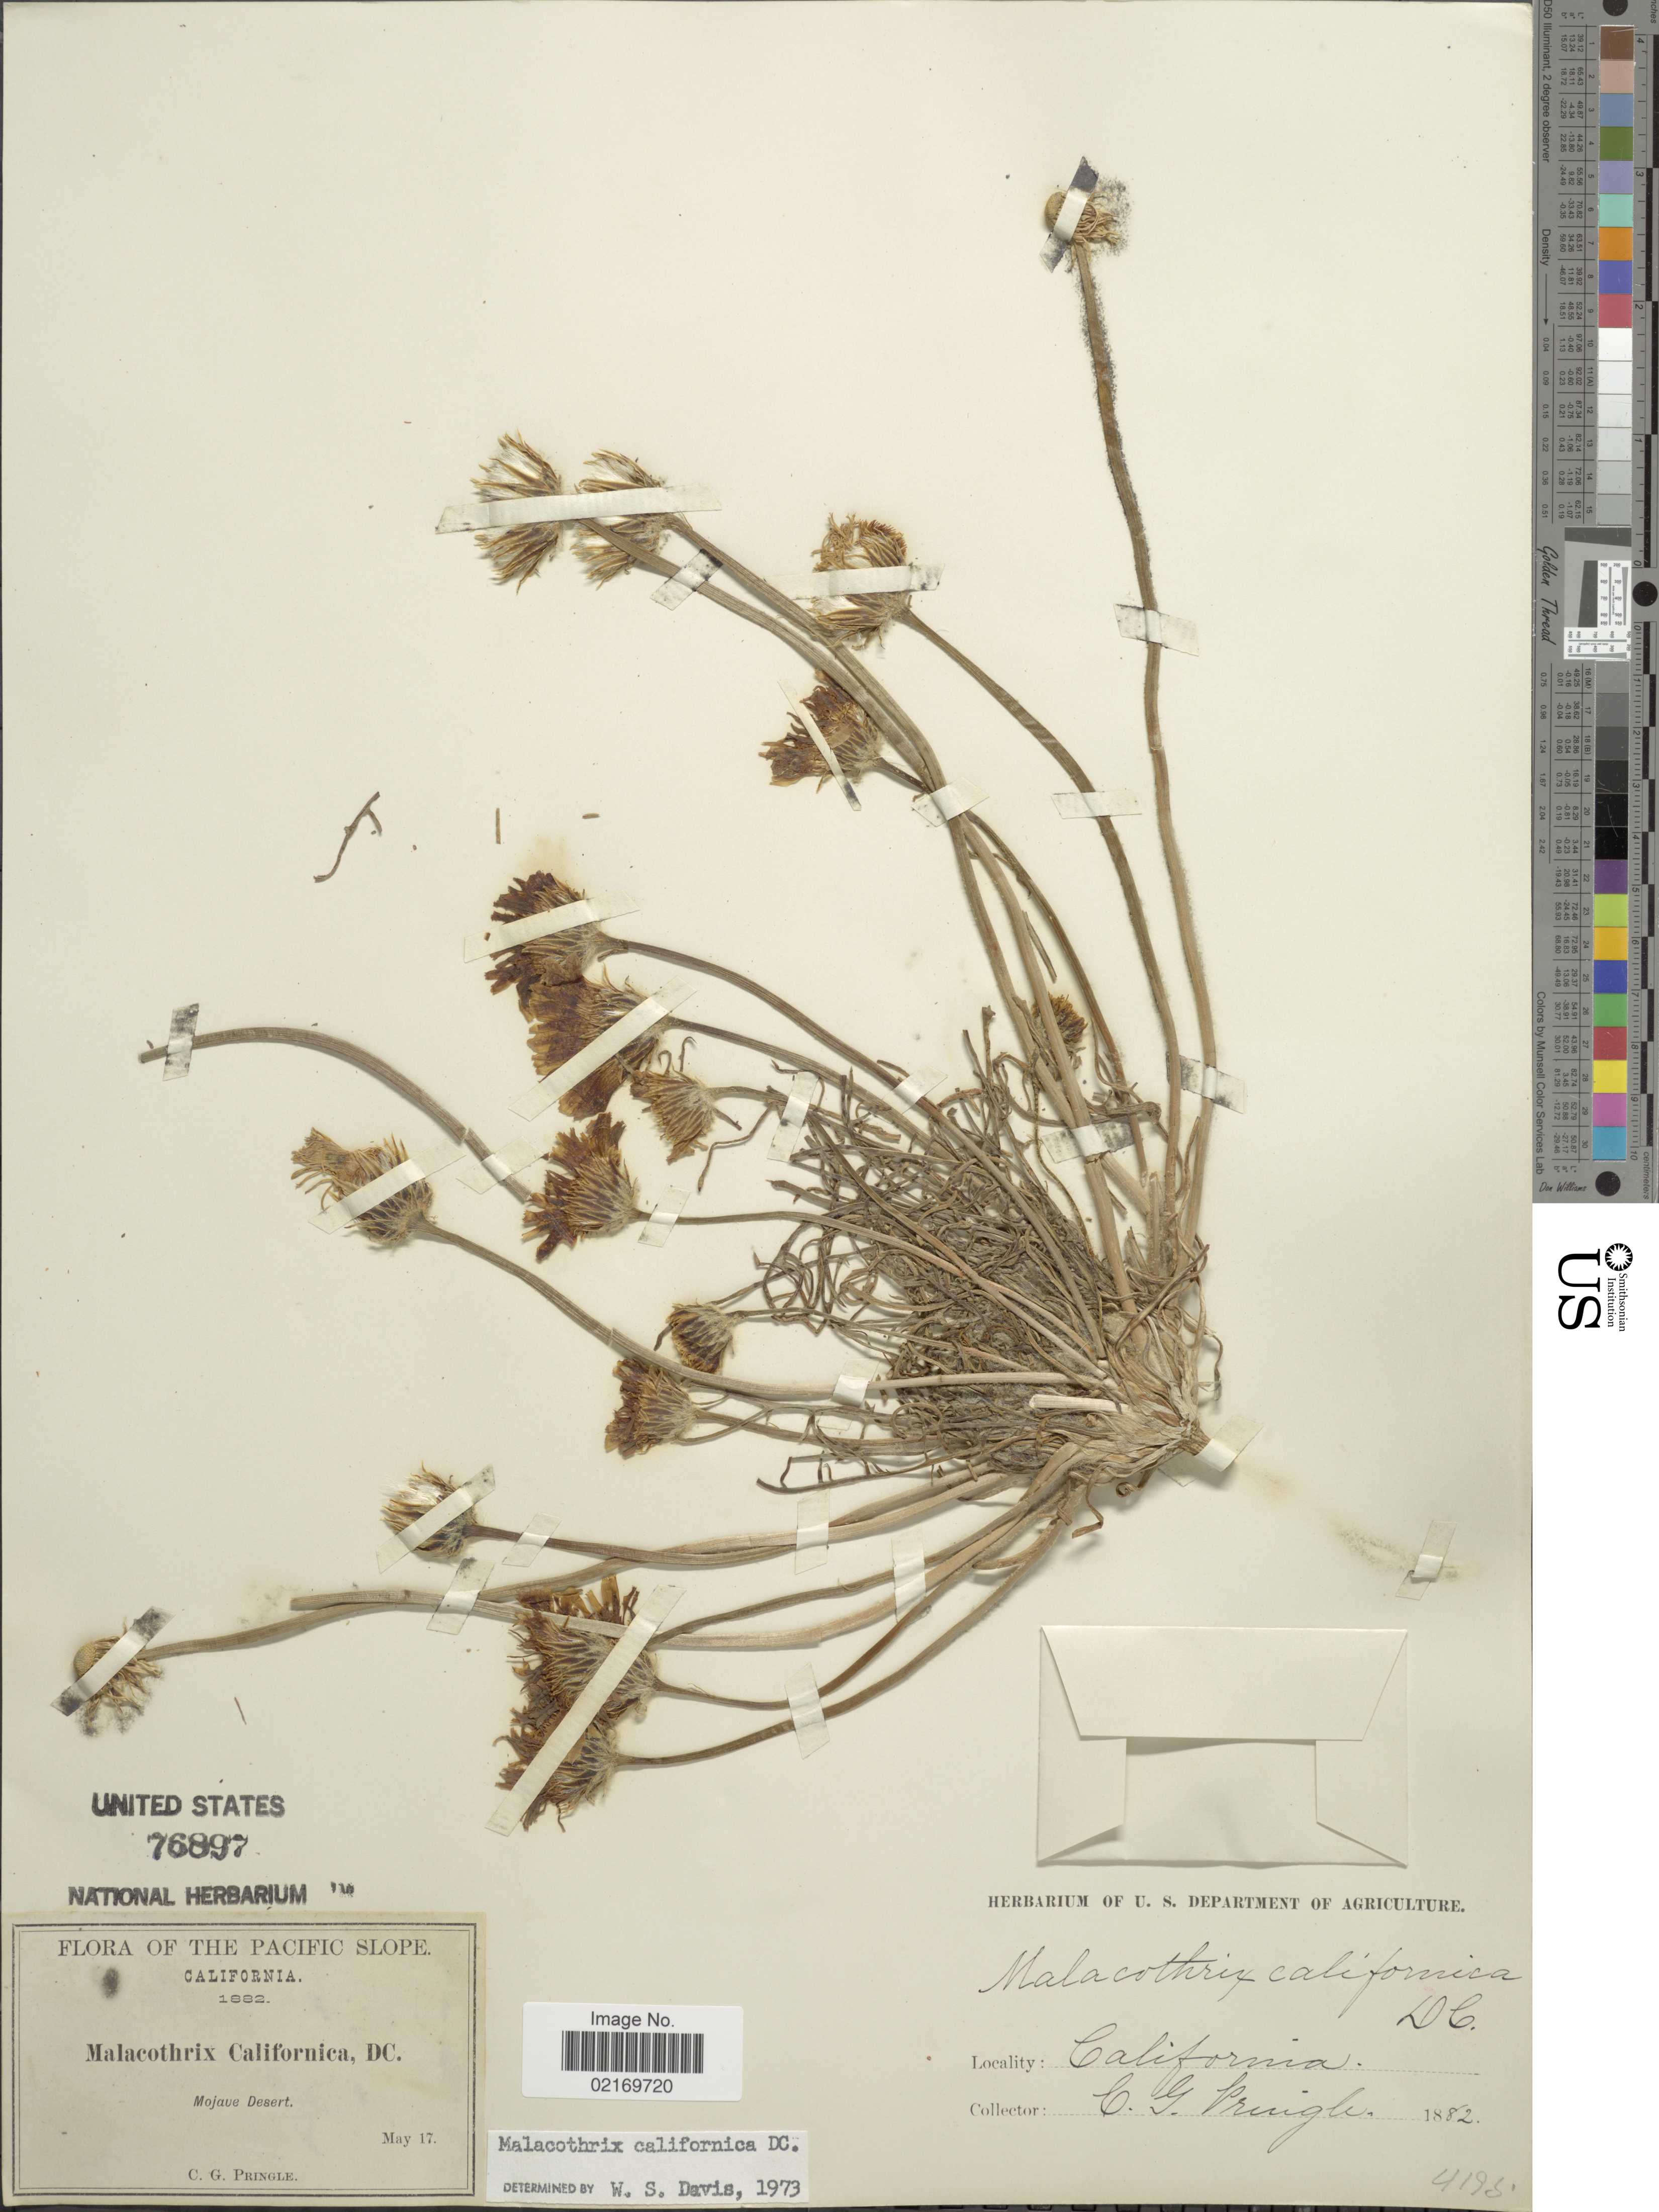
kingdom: Plantae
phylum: Tracheophyta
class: Magnoliopsida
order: Asterales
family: Asteraceae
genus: Malacothrix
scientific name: Malacothrix californica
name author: DC.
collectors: C. G. Pringle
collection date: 1882-05-17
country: United States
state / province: California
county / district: San Bernardino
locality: The Pacific Slope, Mojave Desert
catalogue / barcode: US 76897